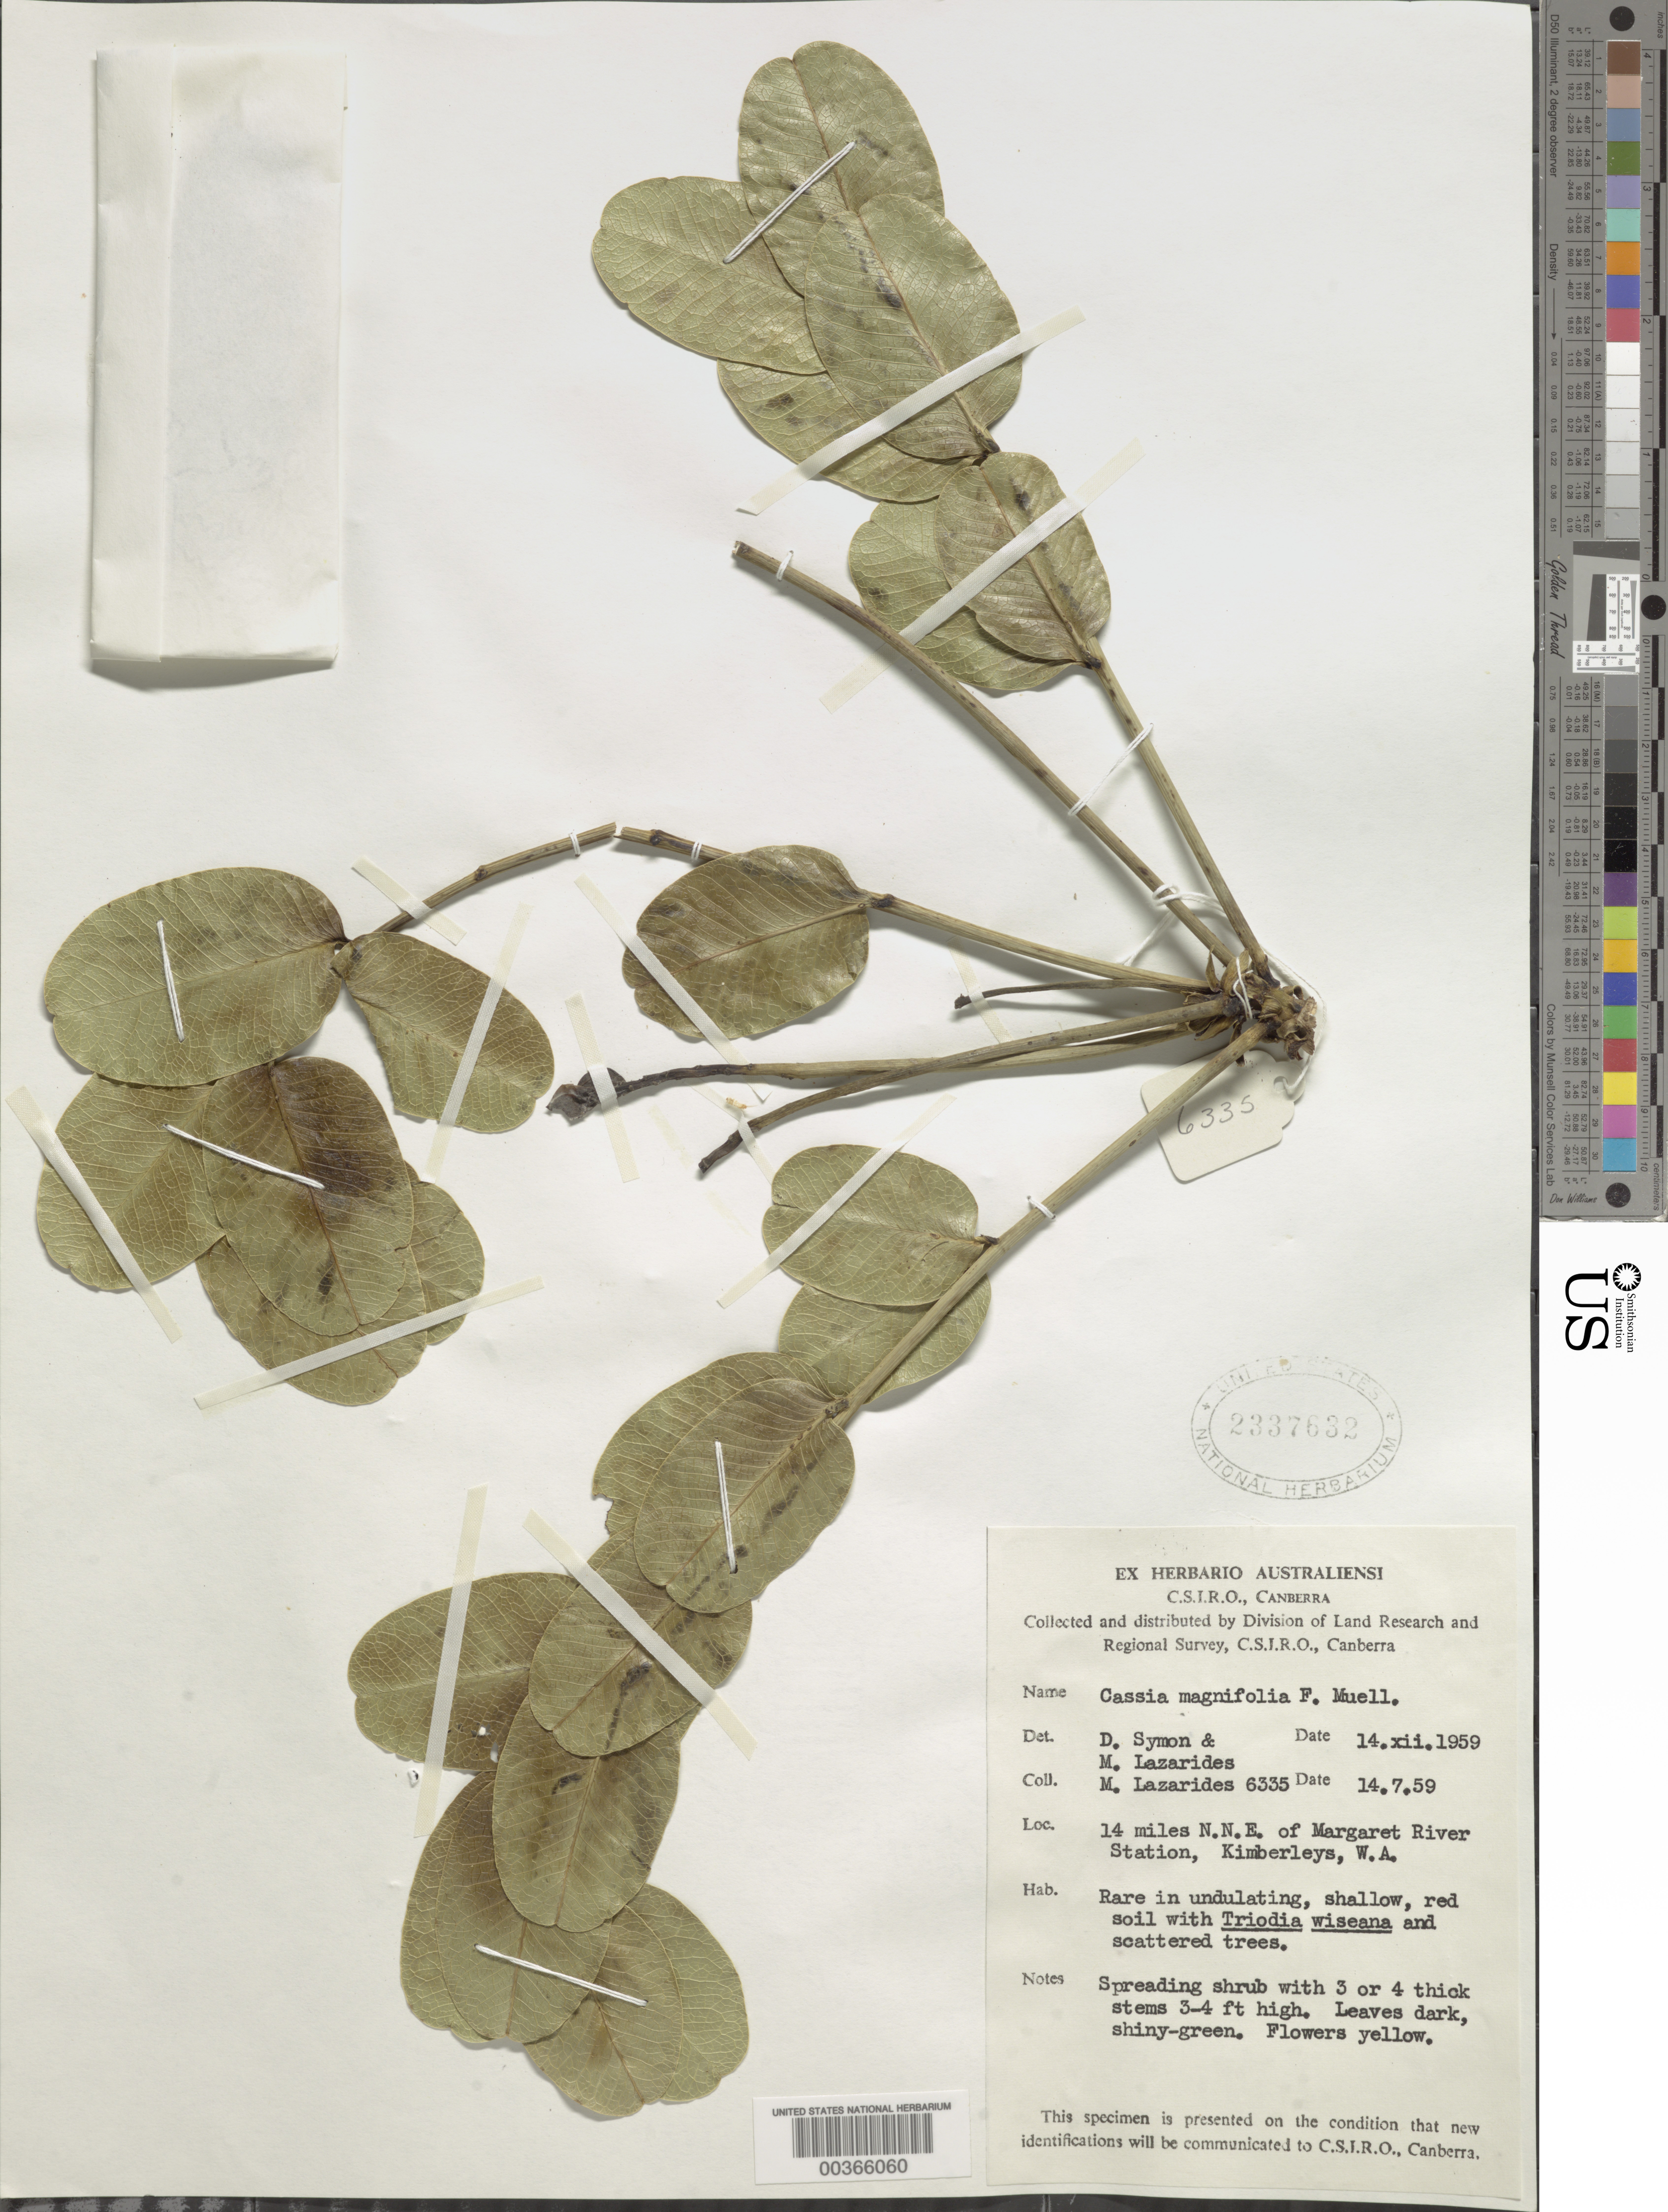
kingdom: Plantae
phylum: Tracheophyta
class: Magnoliopsida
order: Fabales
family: Fabaceae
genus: Senna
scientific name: Senna magnifolia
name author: (F. Muell.) Randell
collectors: M. Lazarides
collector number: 6335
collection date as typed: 14 Jul 1959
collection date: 1959-07-14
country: Australia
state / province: Western Australia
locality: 14 mi nne of margaret river station, kimberleys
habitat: In undulating, shallow red soil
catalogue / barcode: US 2337632